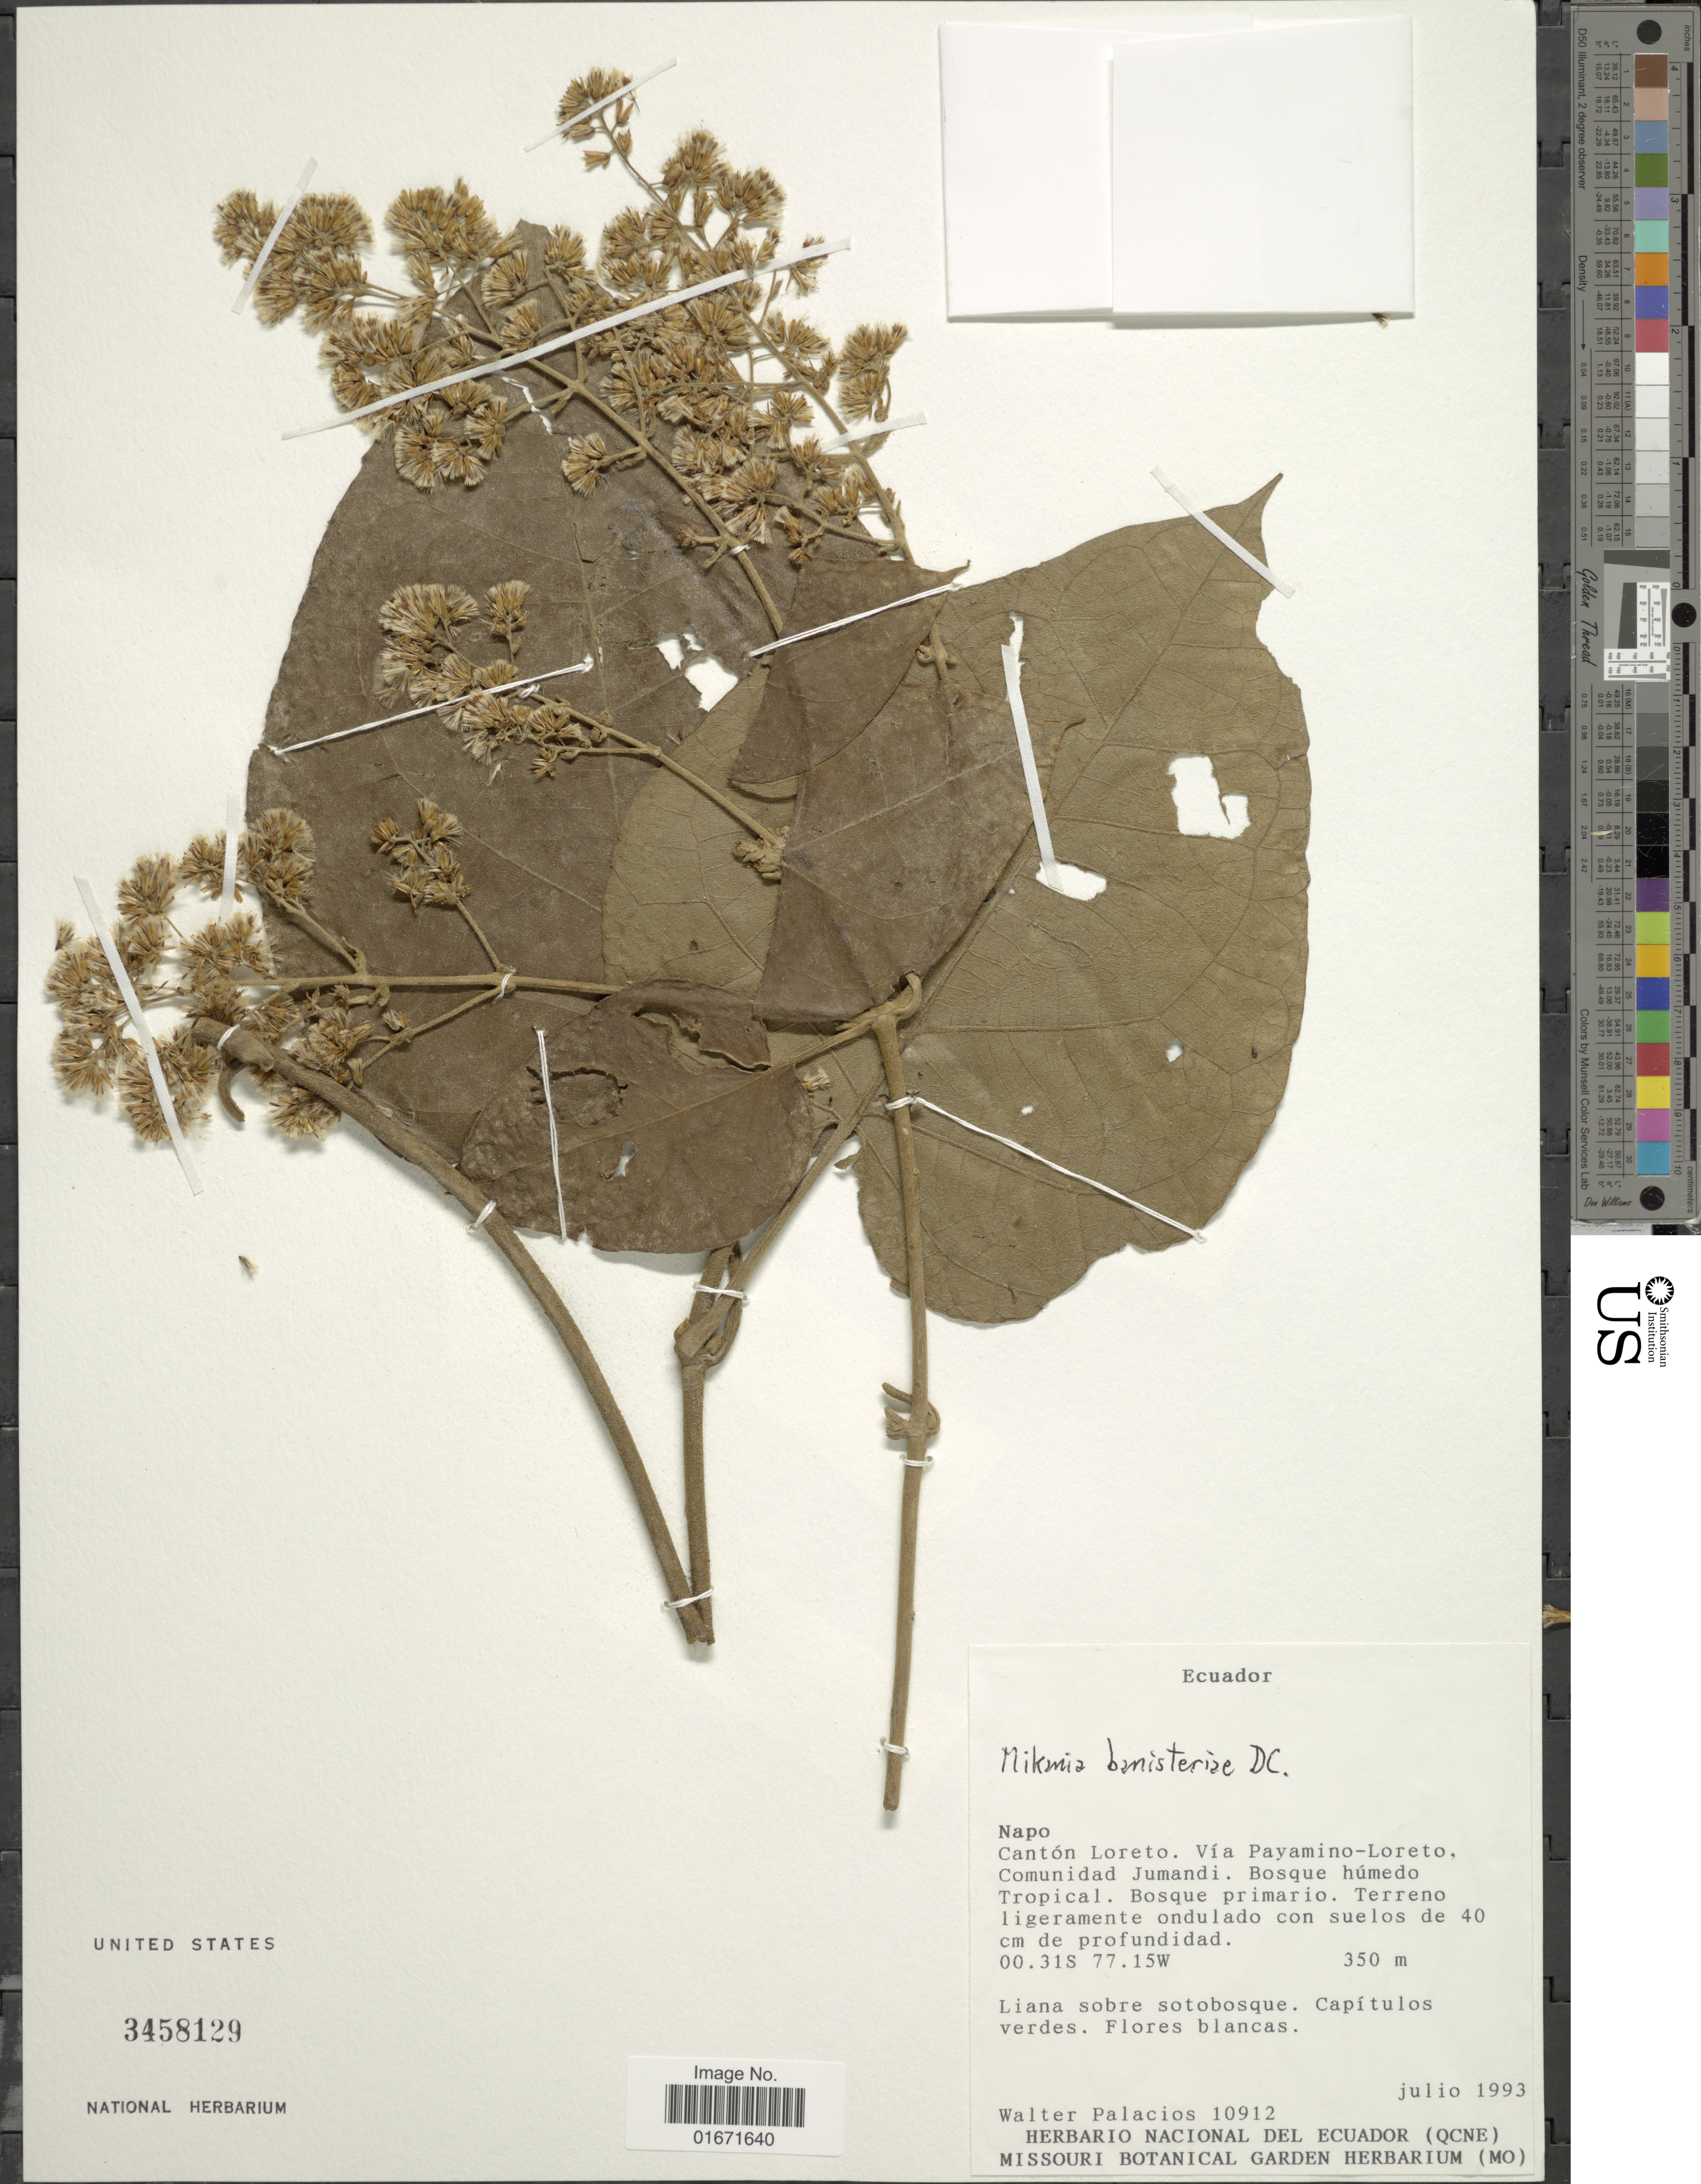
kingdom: Plantae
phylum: Tracheophyta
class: Magnoliopsida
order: Asterales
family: Asteraceae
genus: Mikania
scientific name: Mikania banisteriae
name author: DC.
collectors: W. Palacios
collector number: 10912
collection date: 1993-07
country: Ecuador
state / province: Napo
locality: Napo. Cantón Loreto. Vía Payamino-Loreto. Comunidad Jumandi. Bosque húmedo Tropical. Bosque primario. Terreno ligeramente ondulado con suelos de 40 cm de profundidad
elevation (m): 350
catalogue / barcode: US 3458129